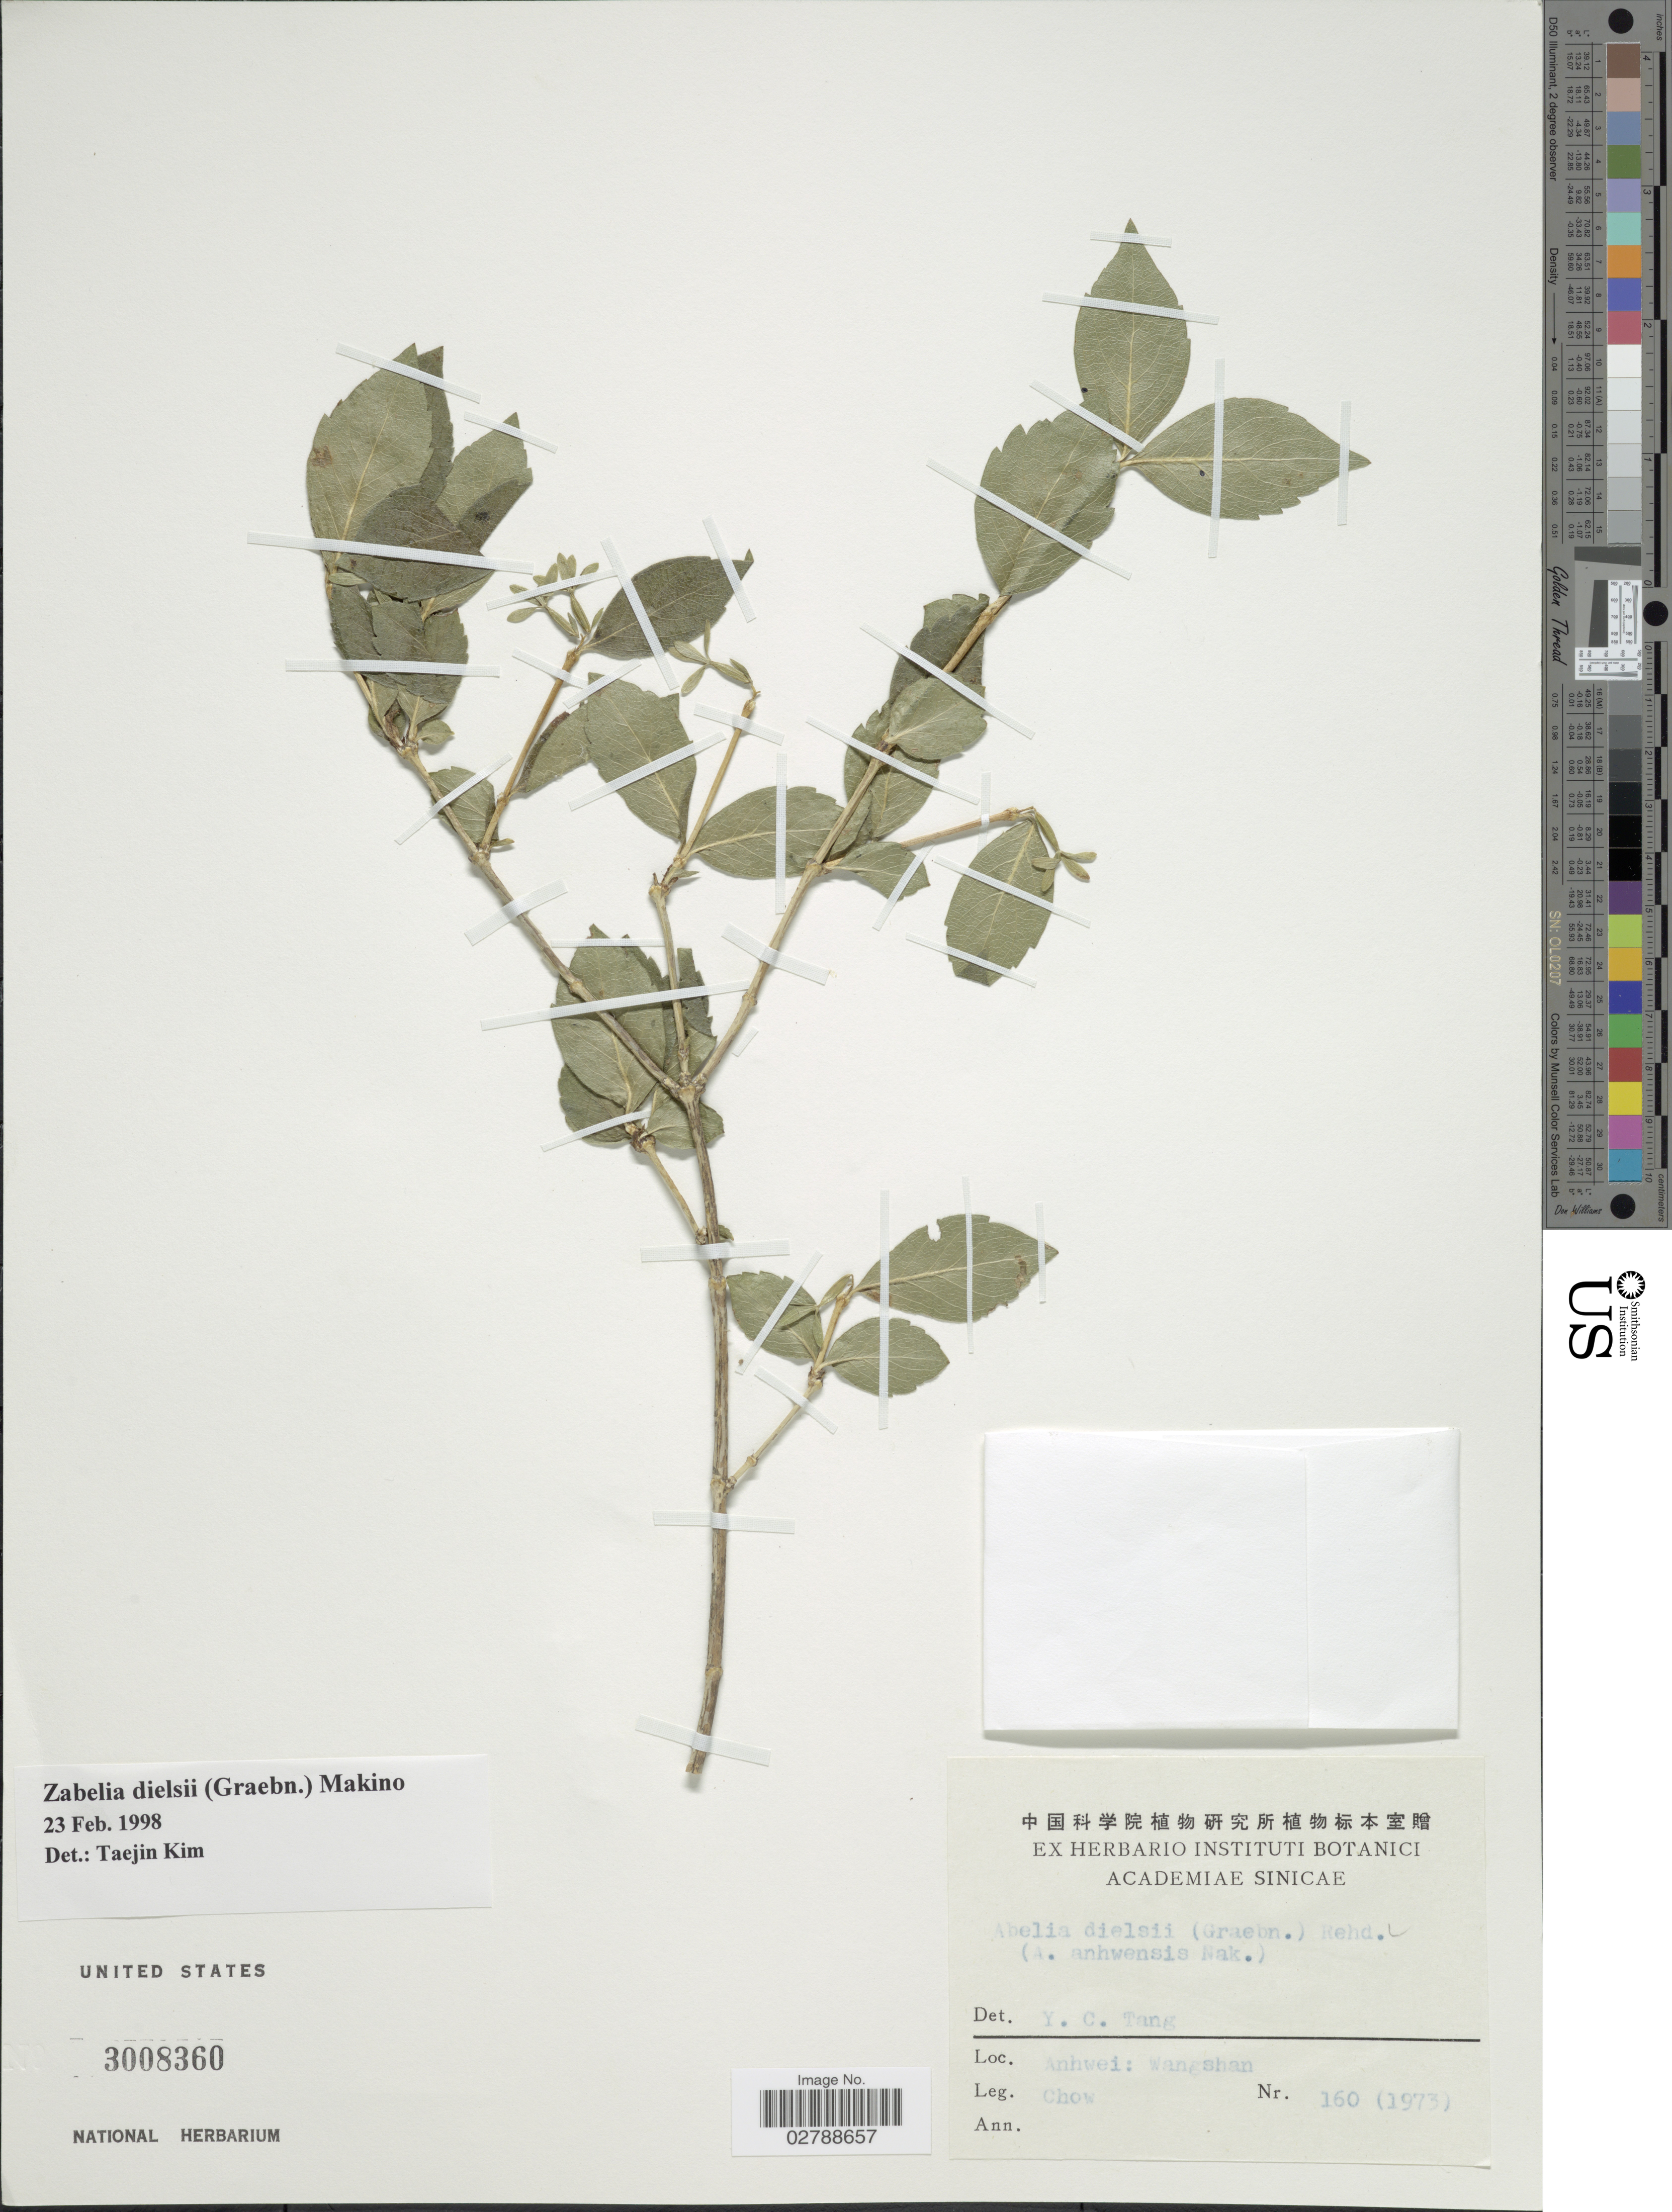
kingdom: Plantae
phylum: Tracheophyta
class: Magnoliopsida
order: Dipsacales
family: Caprifoliaceae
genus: Zabelia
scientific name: Zabelia dielsii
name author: (Graebn.) Makino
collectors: Chow, --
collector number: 160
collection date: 1973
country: China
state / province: Anhui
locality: Anhwei: Wangshan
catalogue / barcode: US 3008360